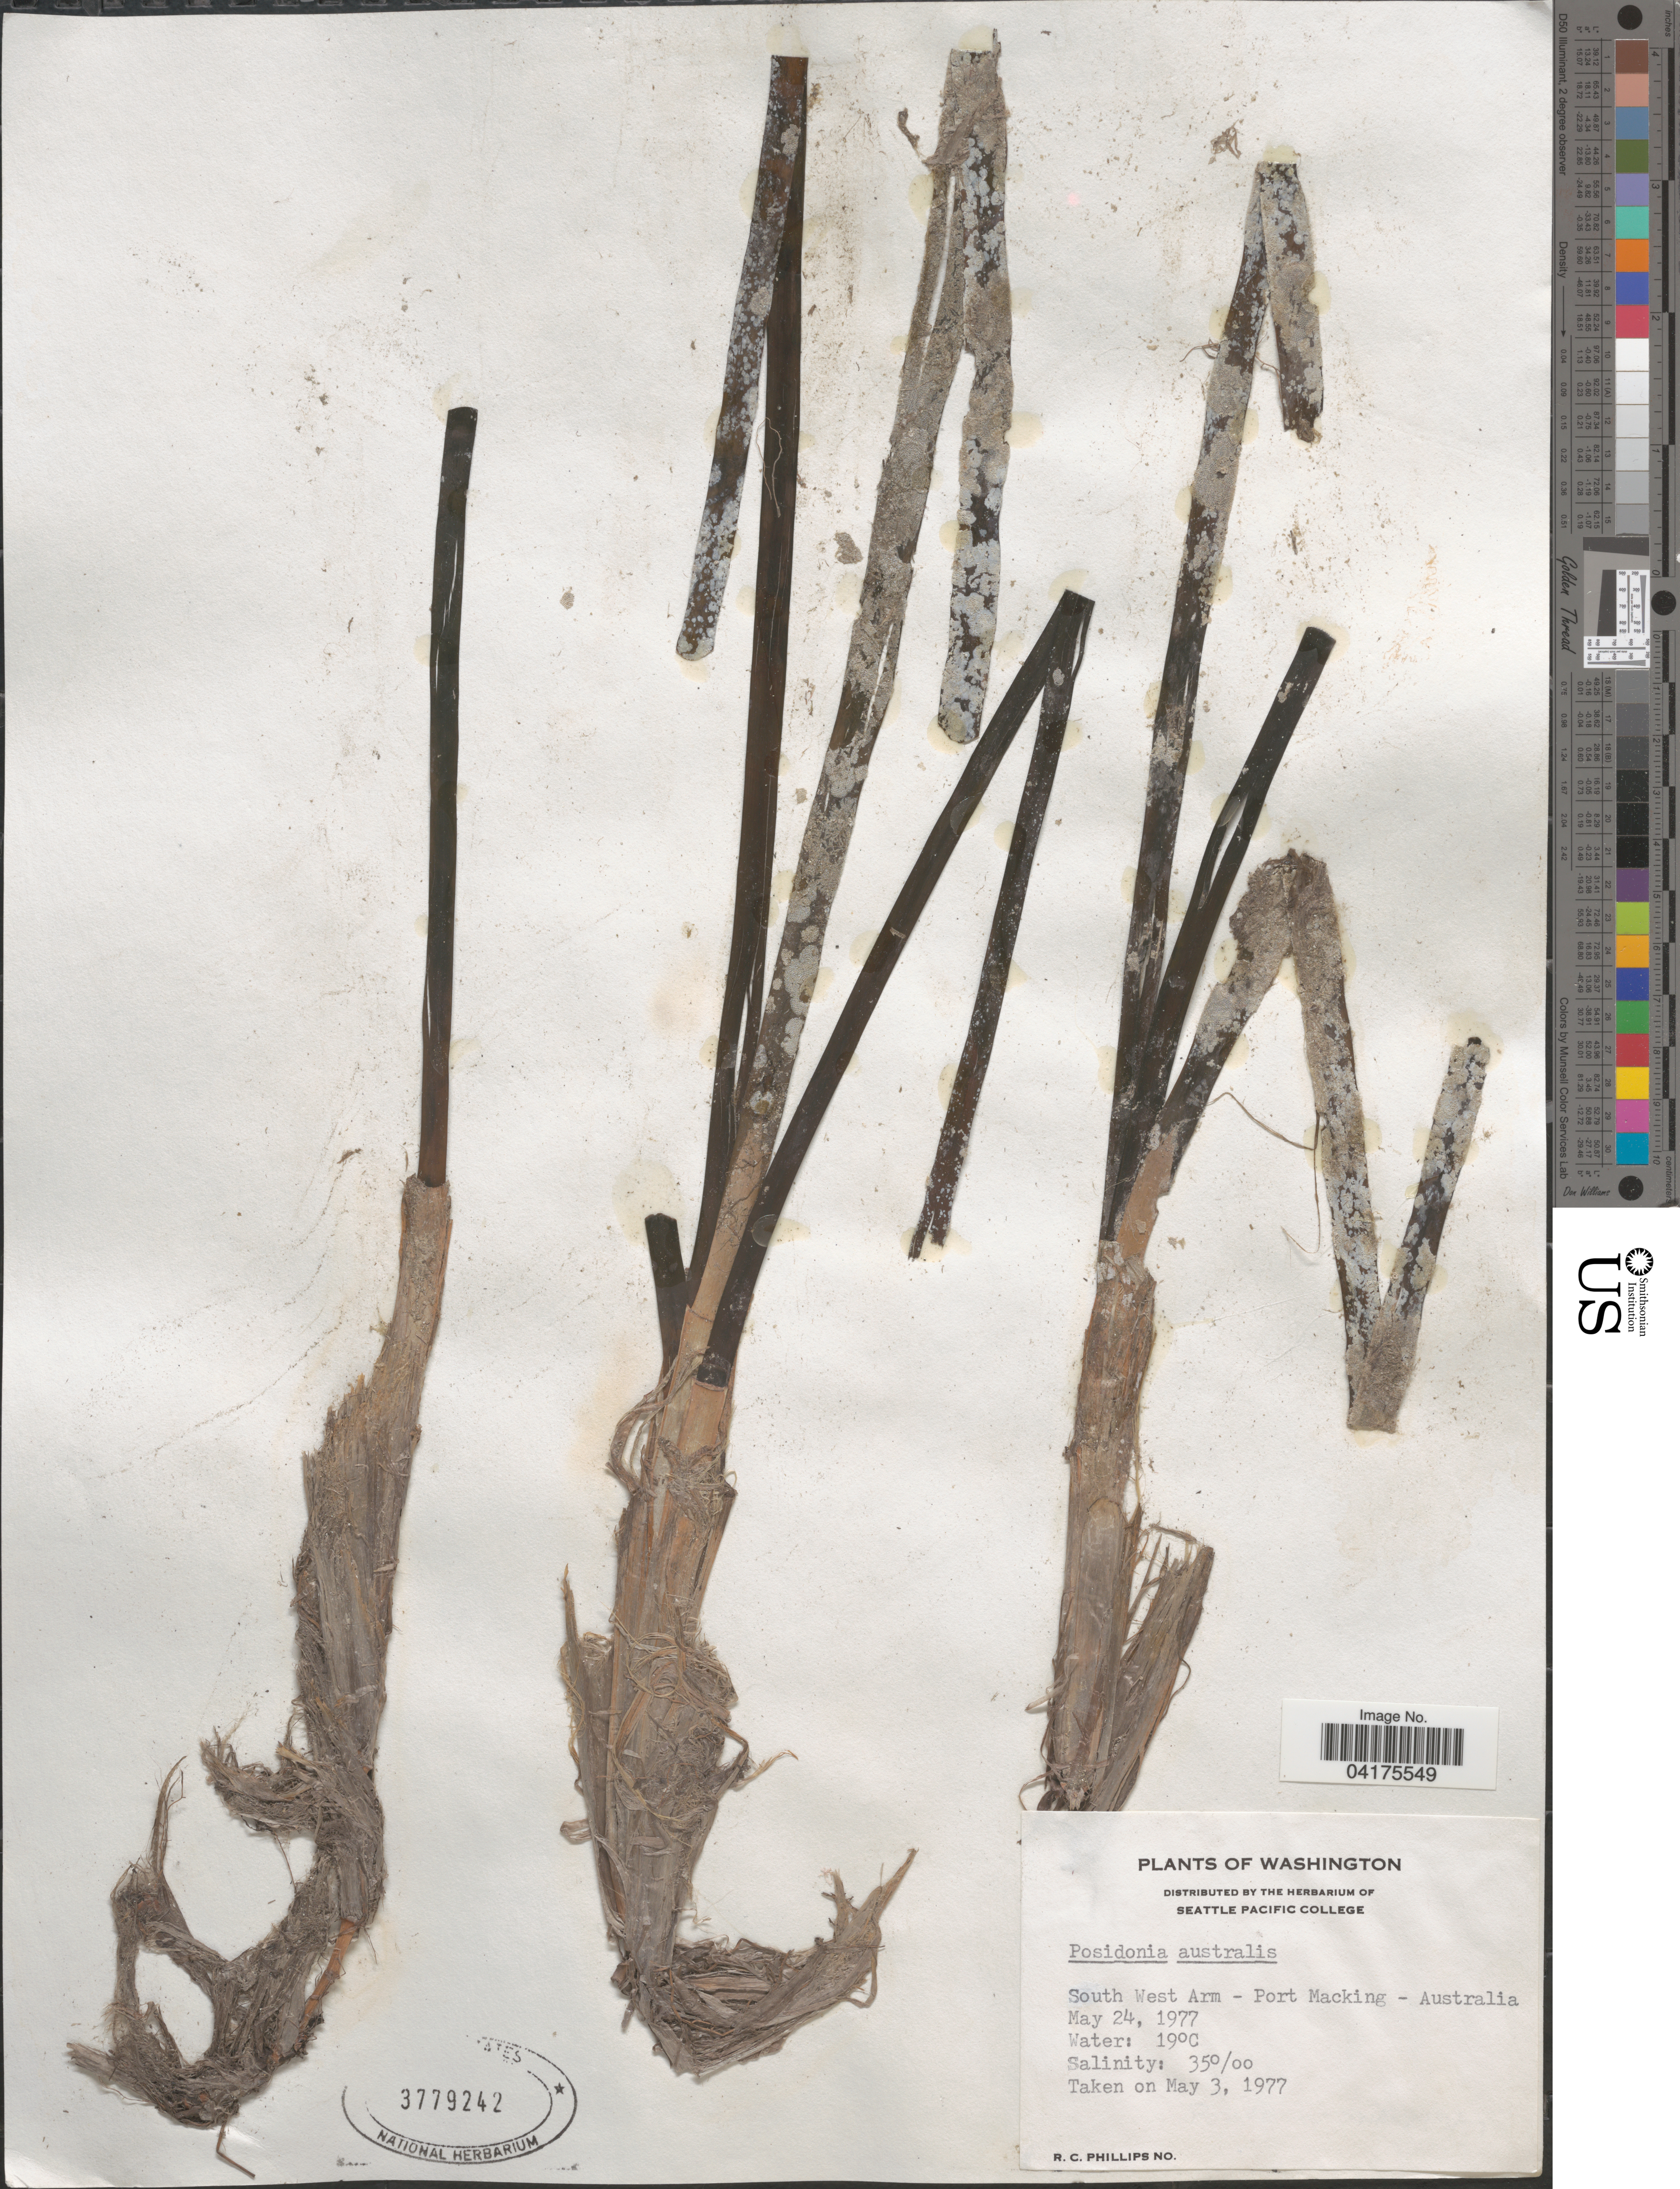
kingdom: Plantae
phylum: Tracheophyta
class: Liliopsida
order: Alismatales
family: Posidoniaceae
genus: Posidonia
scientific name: Posidonia australis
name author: Hook. f.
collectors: R. C. Phillips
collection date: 1977-05-24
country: Australia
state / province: New South Wales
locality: South West Arm - Port Macking [= Port Hacking].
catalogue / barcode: US 3779242